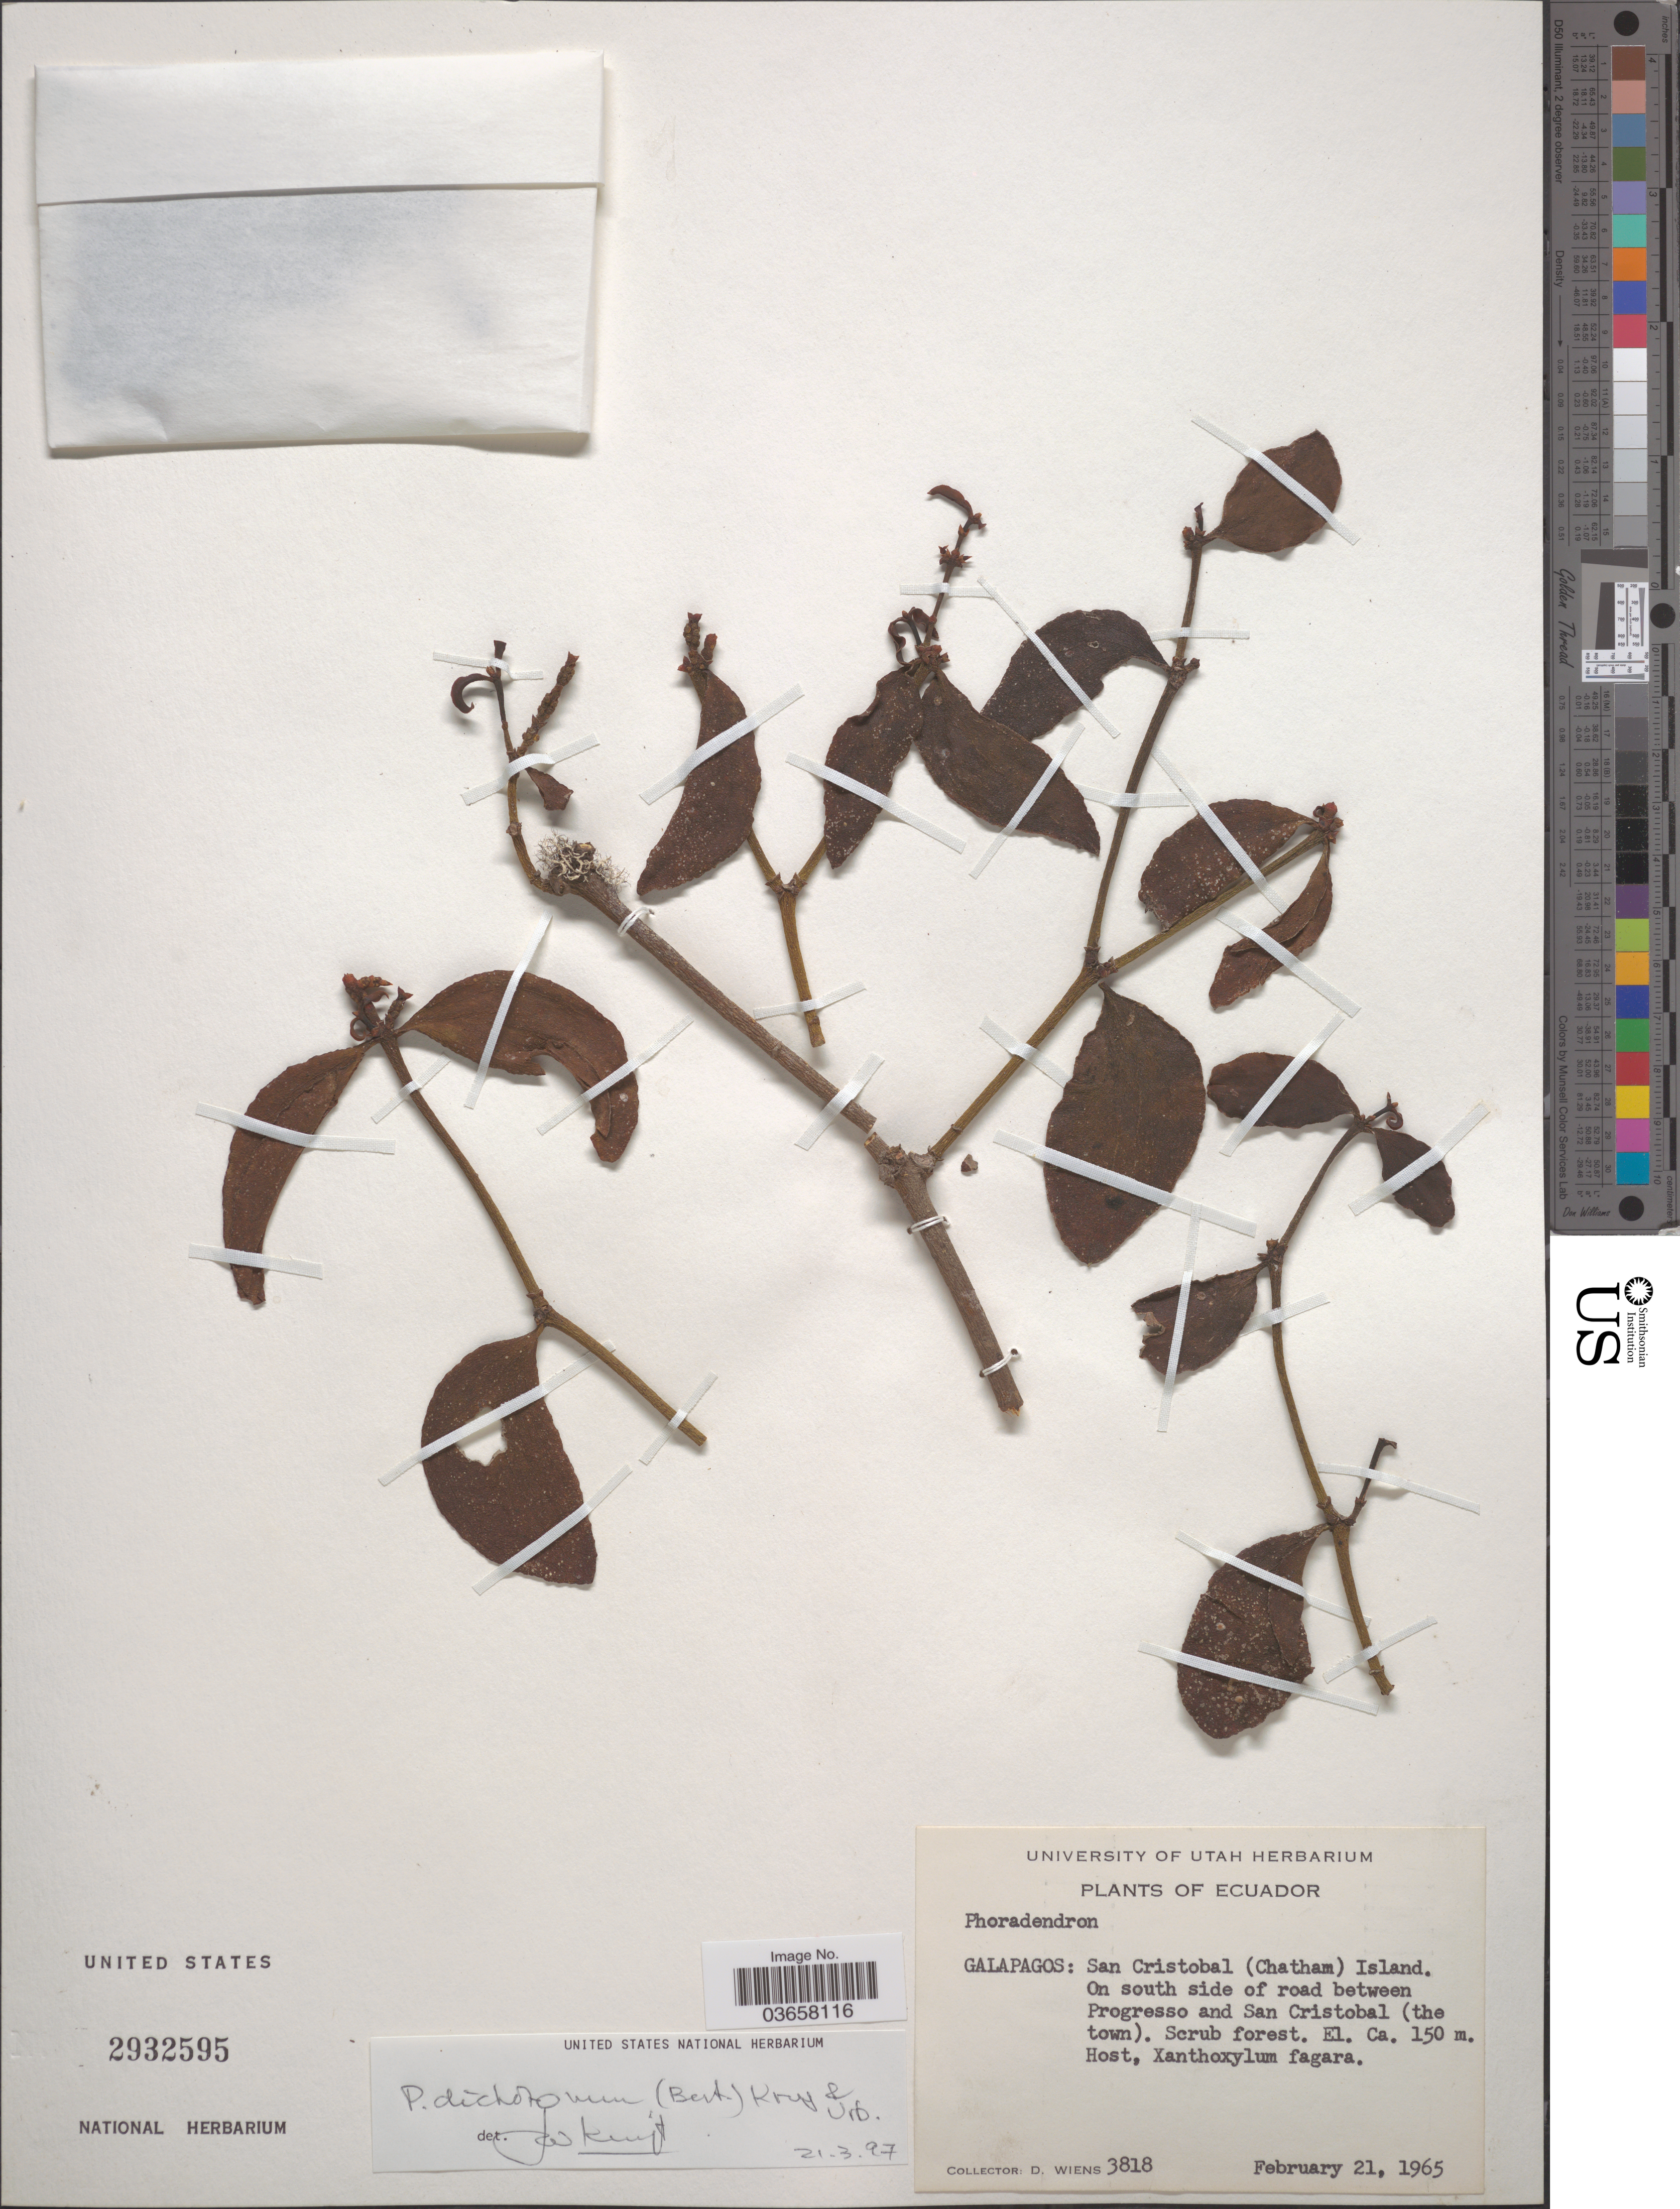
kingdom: Plantae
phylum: Tracheophyta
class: Magnoliopsida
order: Santalales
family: Viscaceae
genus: Phoradendron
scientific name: Phoradendron dichotomum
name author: (D. Don) Ettingsh.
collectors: D. Wiens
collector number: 3818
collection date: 1965-02-21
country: Ecuador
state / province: Colón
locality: Galapagos: San Cristobal (Chatham) Island. On south side of road between Progresso and San Cristobal (the town).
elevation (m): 150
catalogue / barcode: US 2932595